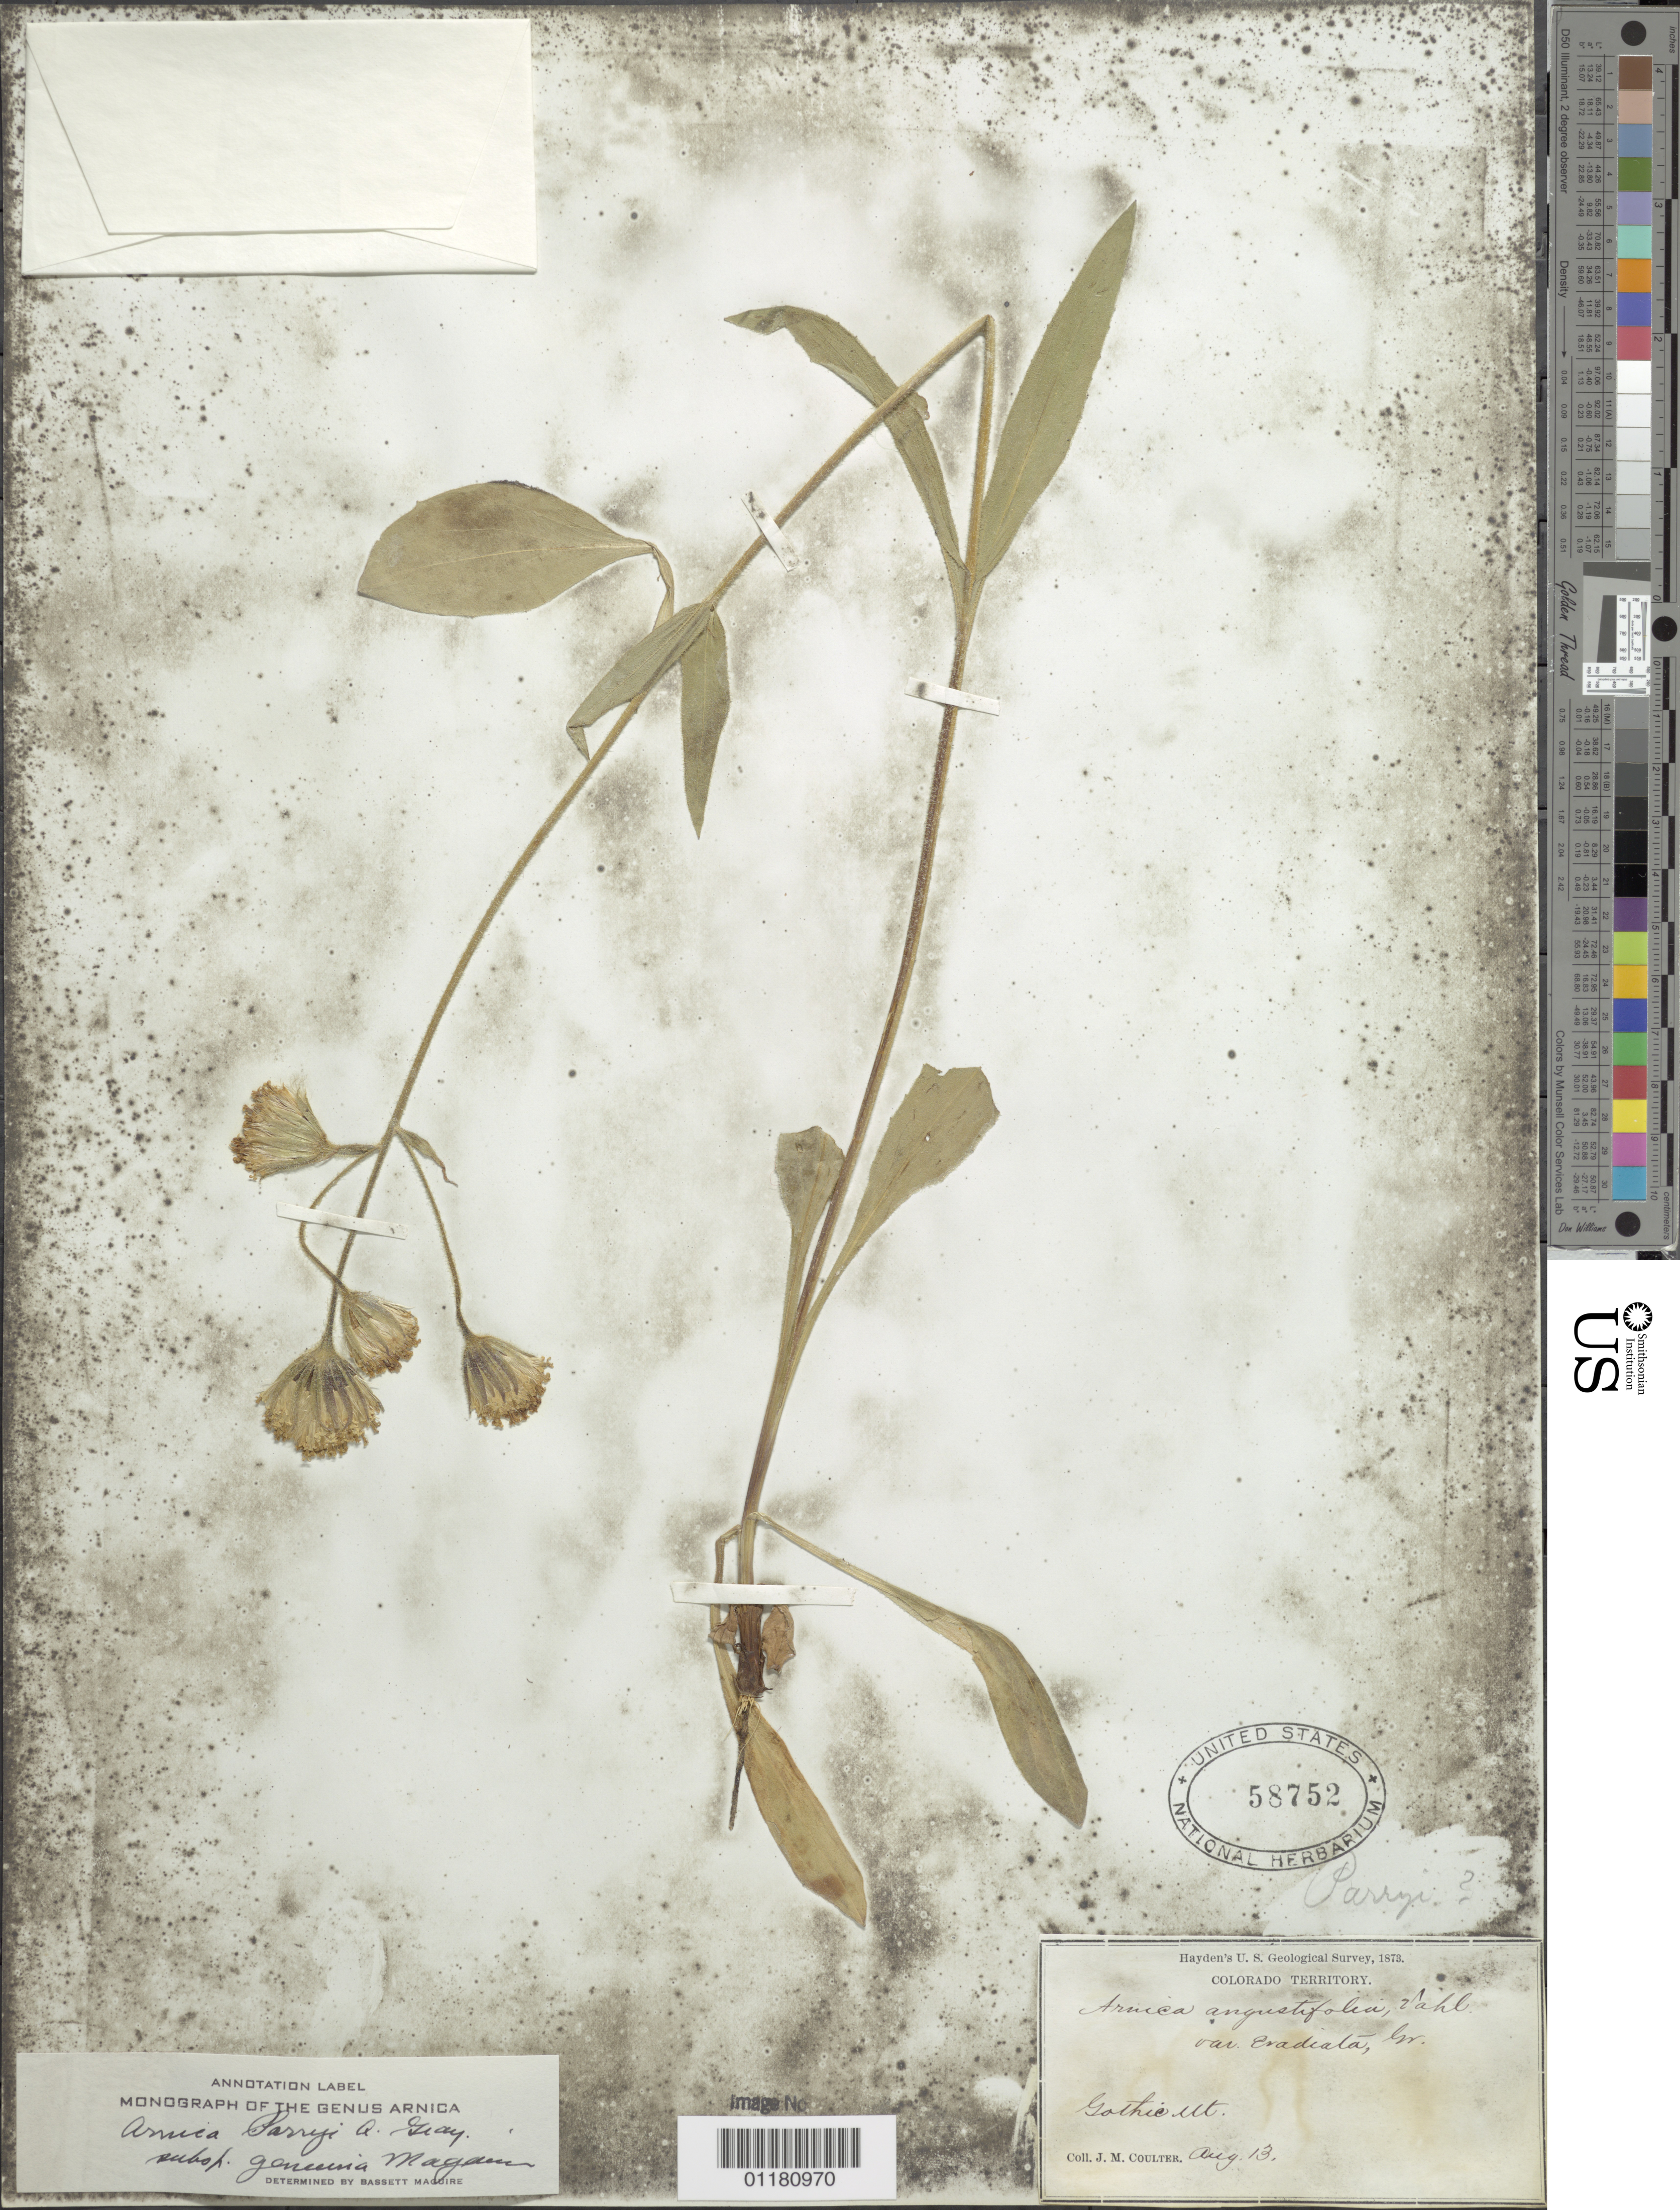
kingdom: Plantae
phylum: Tracheophyta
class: Magnoliopsida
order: Asterales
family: Asteraceae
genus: Arnica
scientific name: Arnica parryi subsp. genuina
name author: Maguire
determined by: Maguire, Bassett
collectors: J. M. Coulter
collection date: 1873-08-13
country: United States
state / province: Colorado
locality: Gothic Mtn.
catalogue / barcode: US 58752